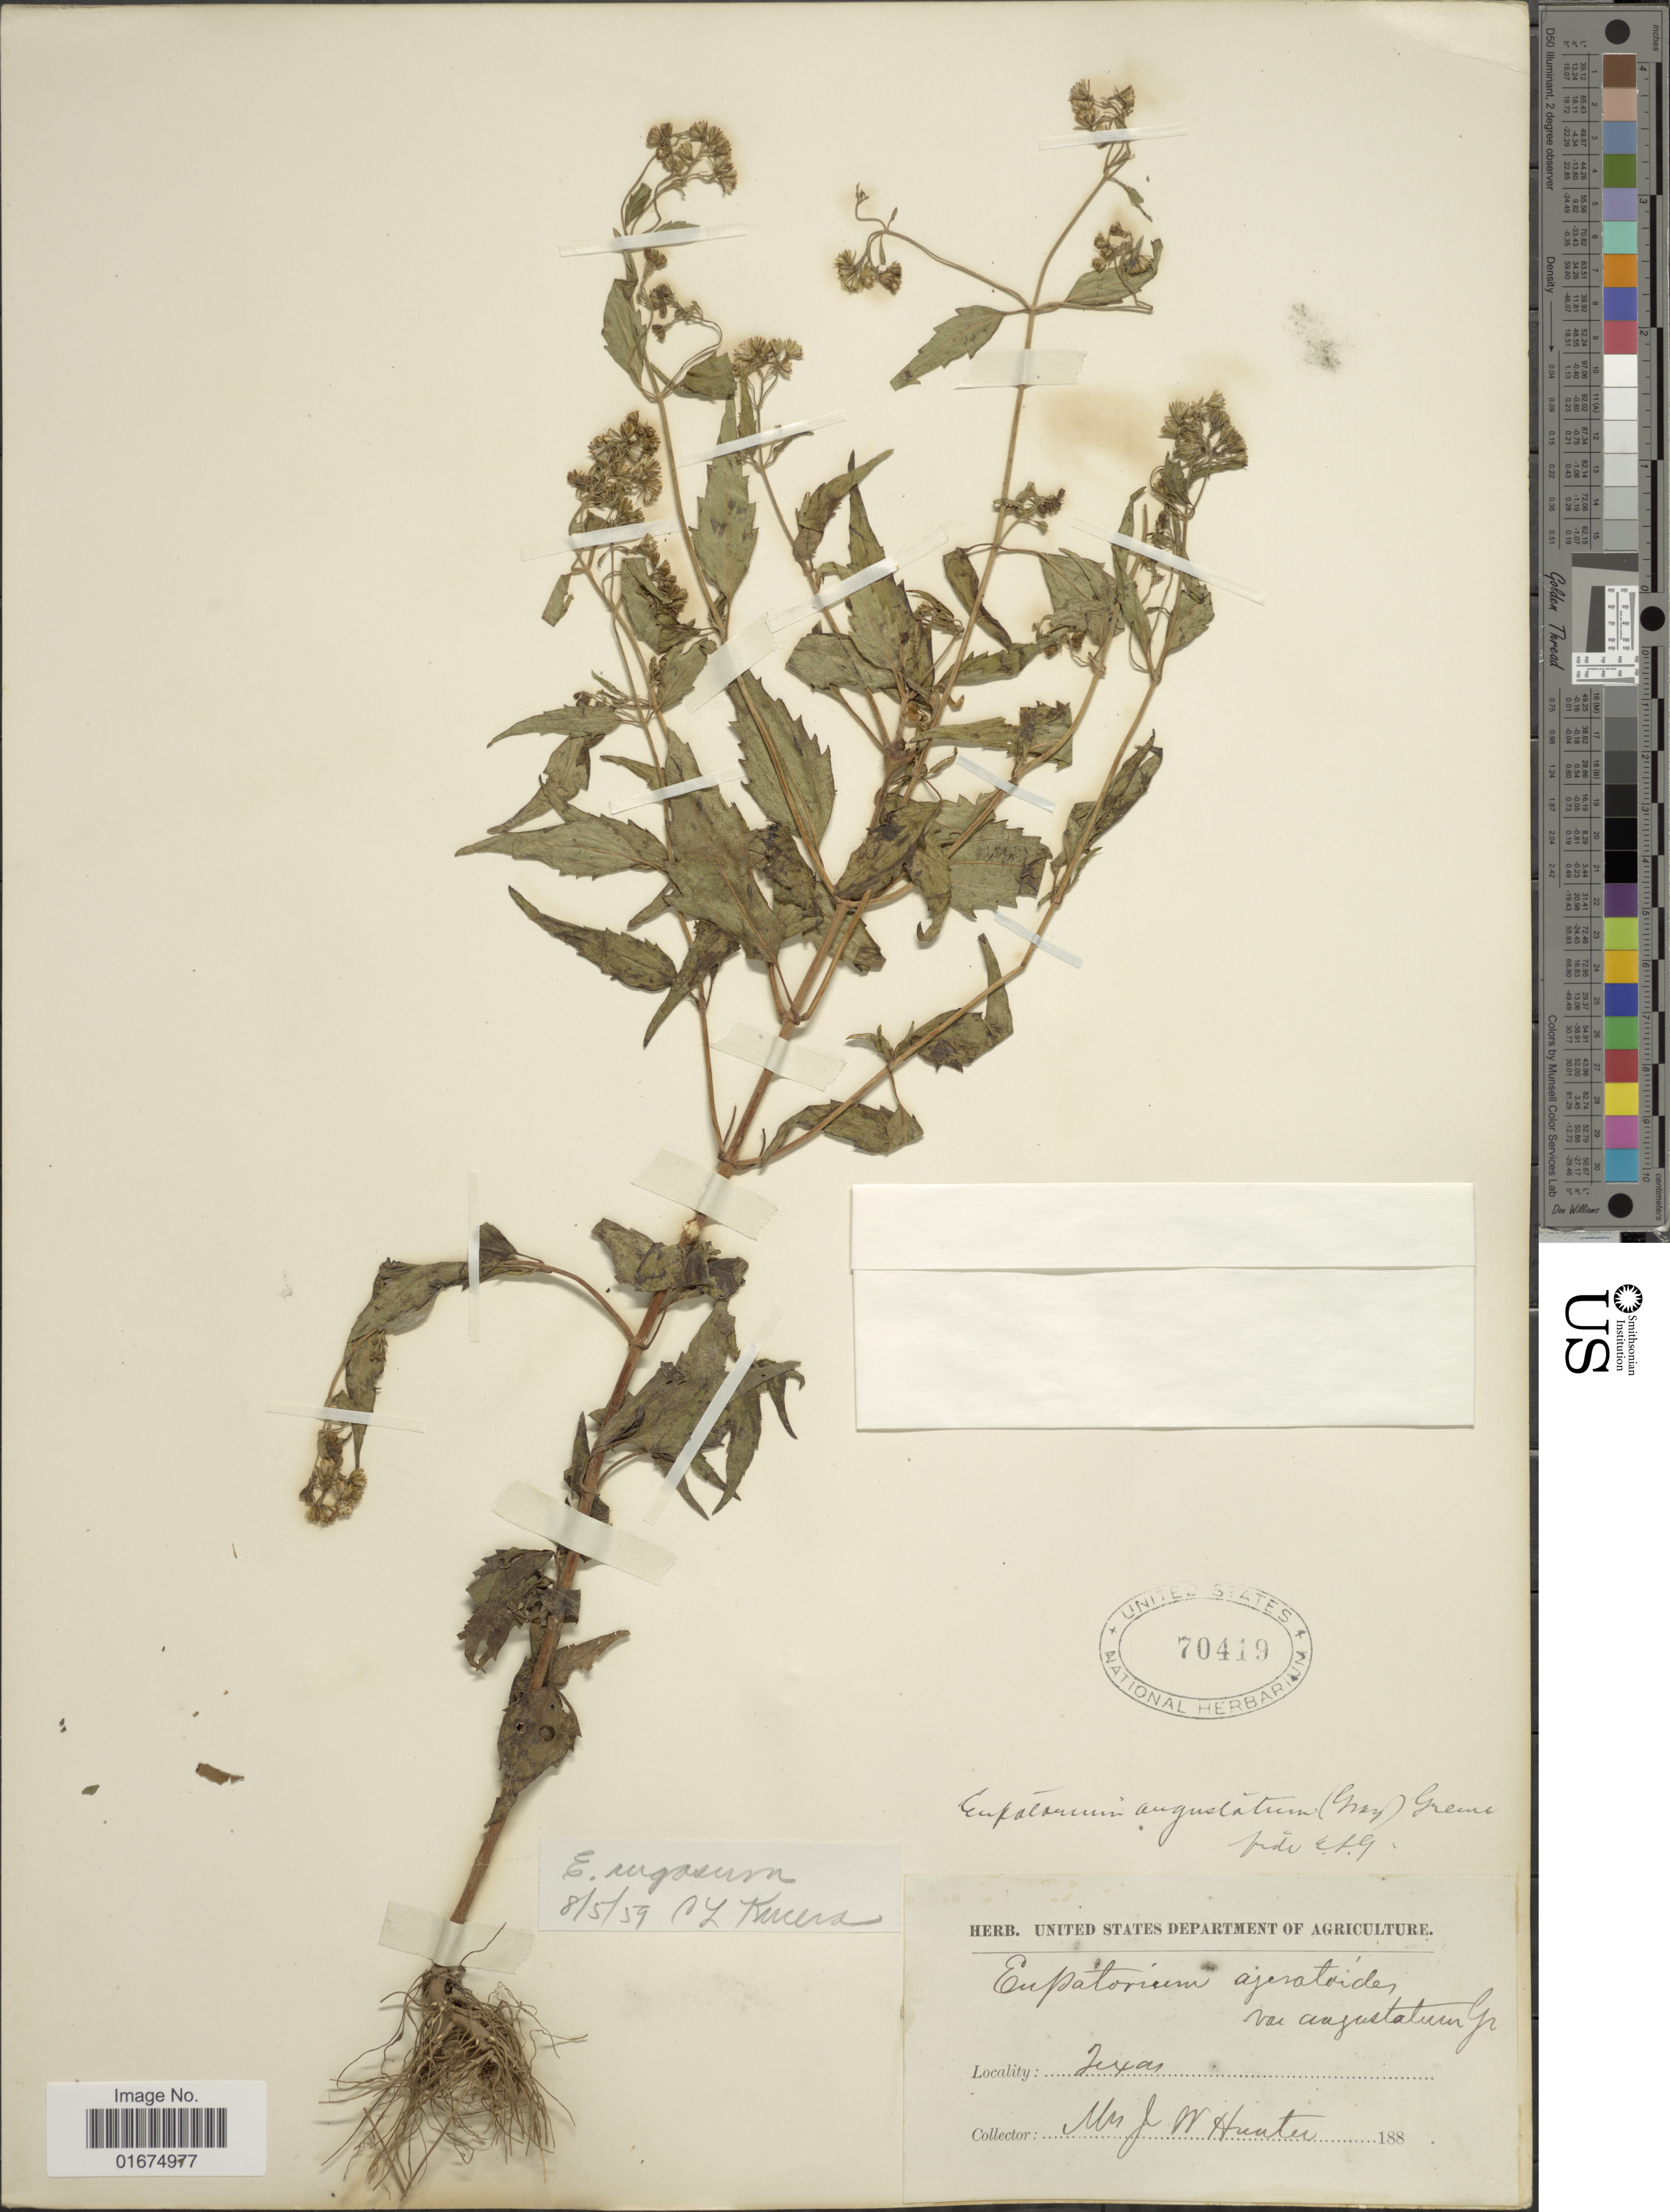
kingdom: Plantae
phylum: Tracheophyta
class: Magnoliopsida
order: Asterales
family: Asteraceae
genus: Ageratina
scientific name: Ageratina altissima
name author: (L.) R.M. King & H. Rob.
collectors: J. Hunter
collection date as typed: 188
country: United States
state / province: Texas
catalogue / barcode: US 70419